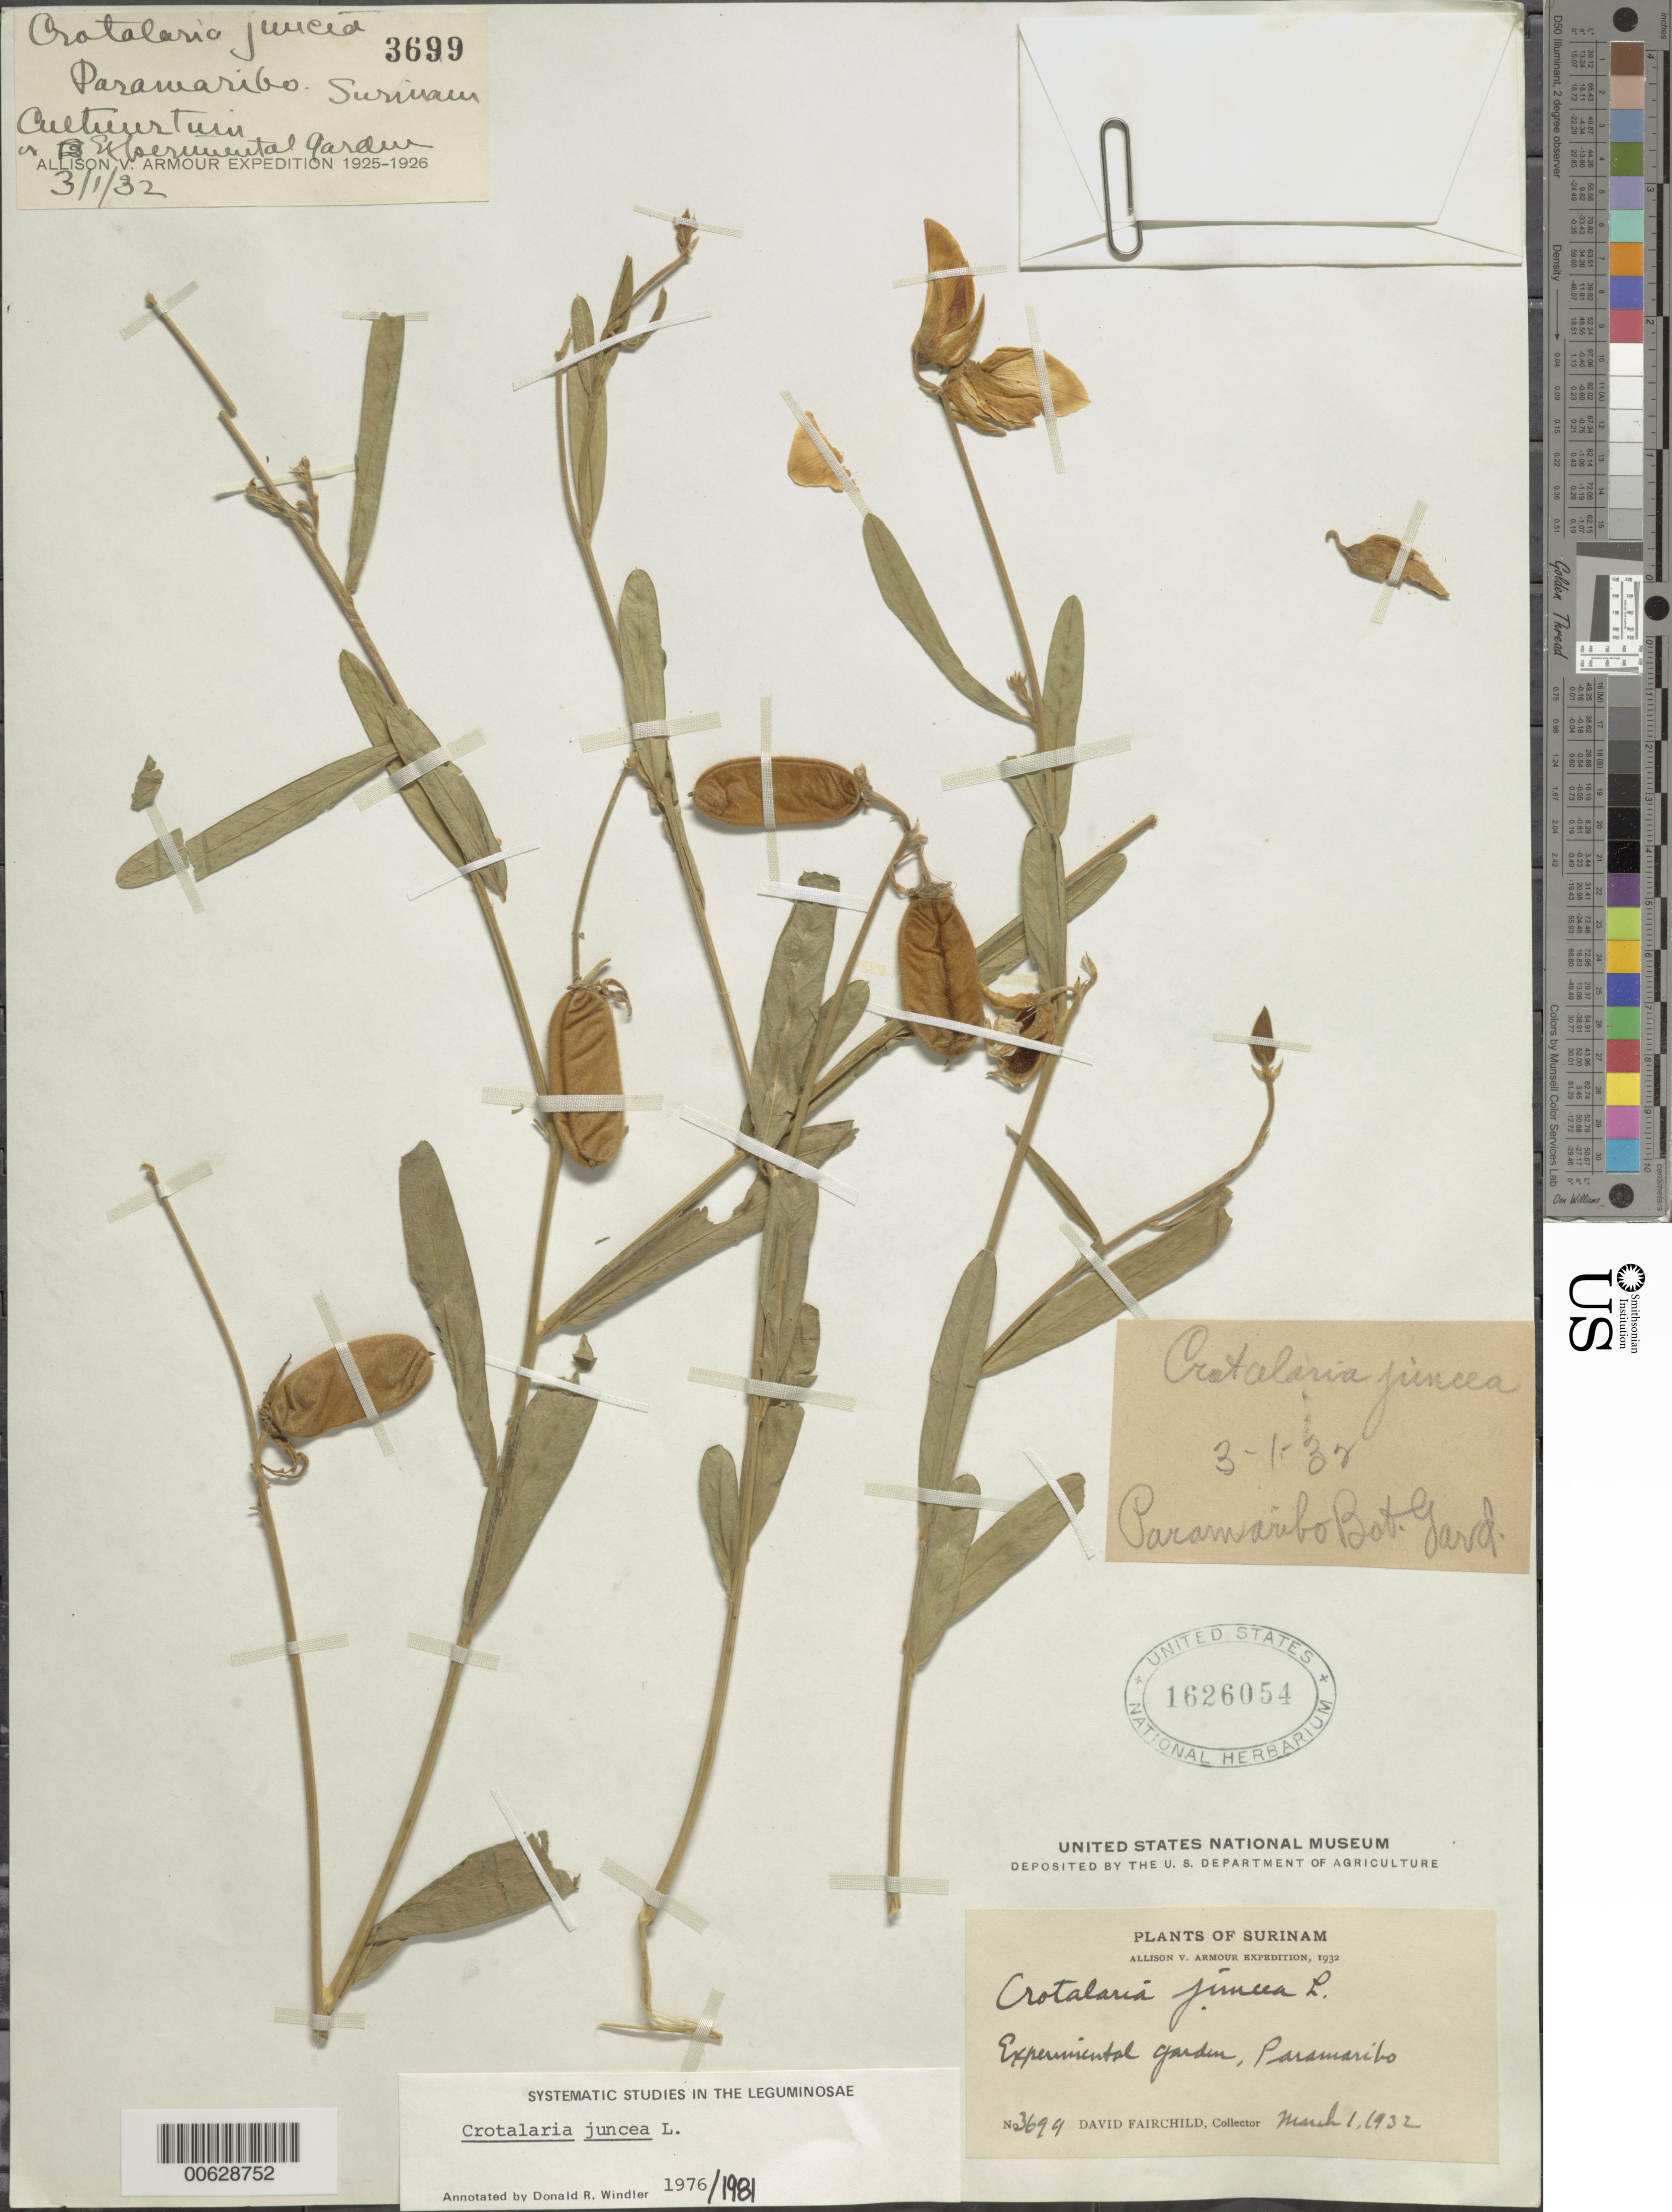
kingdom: Plantae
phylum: Tracheophyta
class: Magnoliopsida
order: Fabales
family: Fabaceae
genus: Crotalaria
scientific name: Crotalaria juncea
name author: L.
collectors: D. G. Fairchild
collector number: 3699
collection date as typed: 1-Mar-32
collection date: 1932-03-01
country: Suriname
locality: Paramaribo, Botanical Gardens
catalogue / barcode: US 1626054